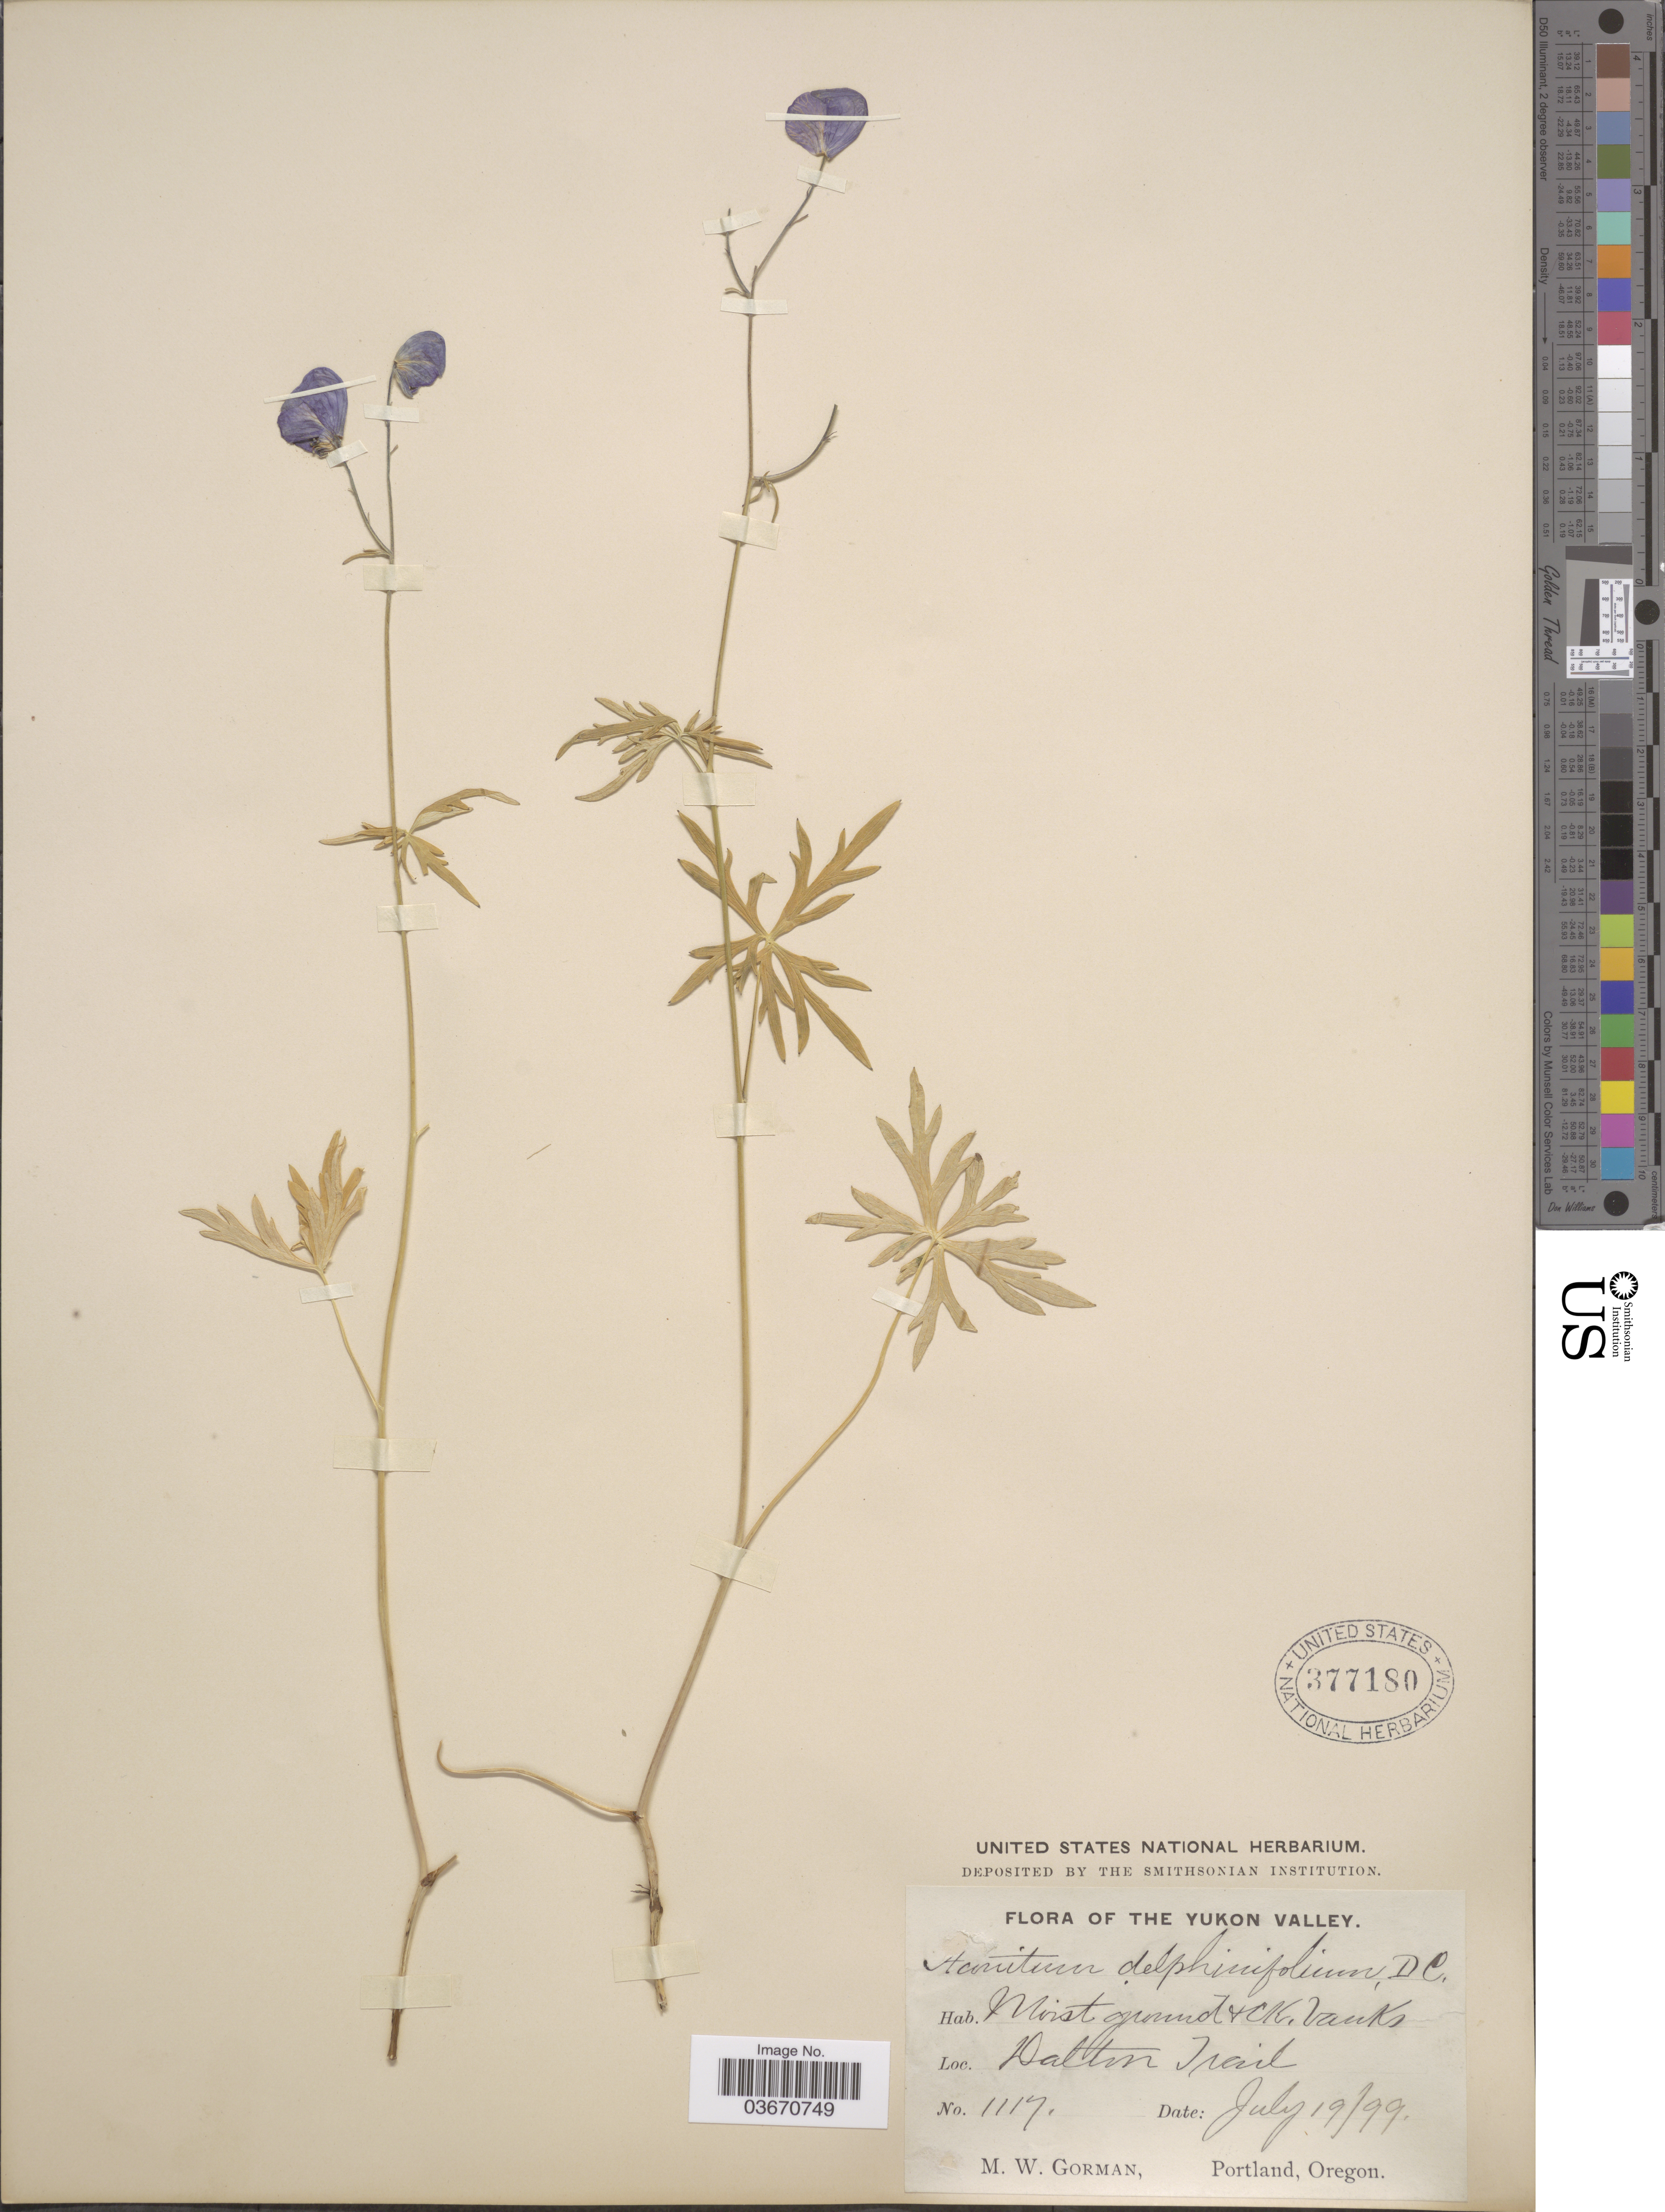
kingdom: Plantae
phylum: Tracheophyta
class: Magnoliopsida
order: Ranunculales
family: Ranunculaceae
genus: Aconitum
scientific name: Aconitum delphinifolium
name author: DC.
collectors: M. W. Gorman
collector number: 1117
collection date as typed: Transcribed d/m/y: 19/7/99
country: Canada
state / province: Yukon Territory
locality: The Yukon Valley. Dalton Trail.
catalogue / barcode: US 377180